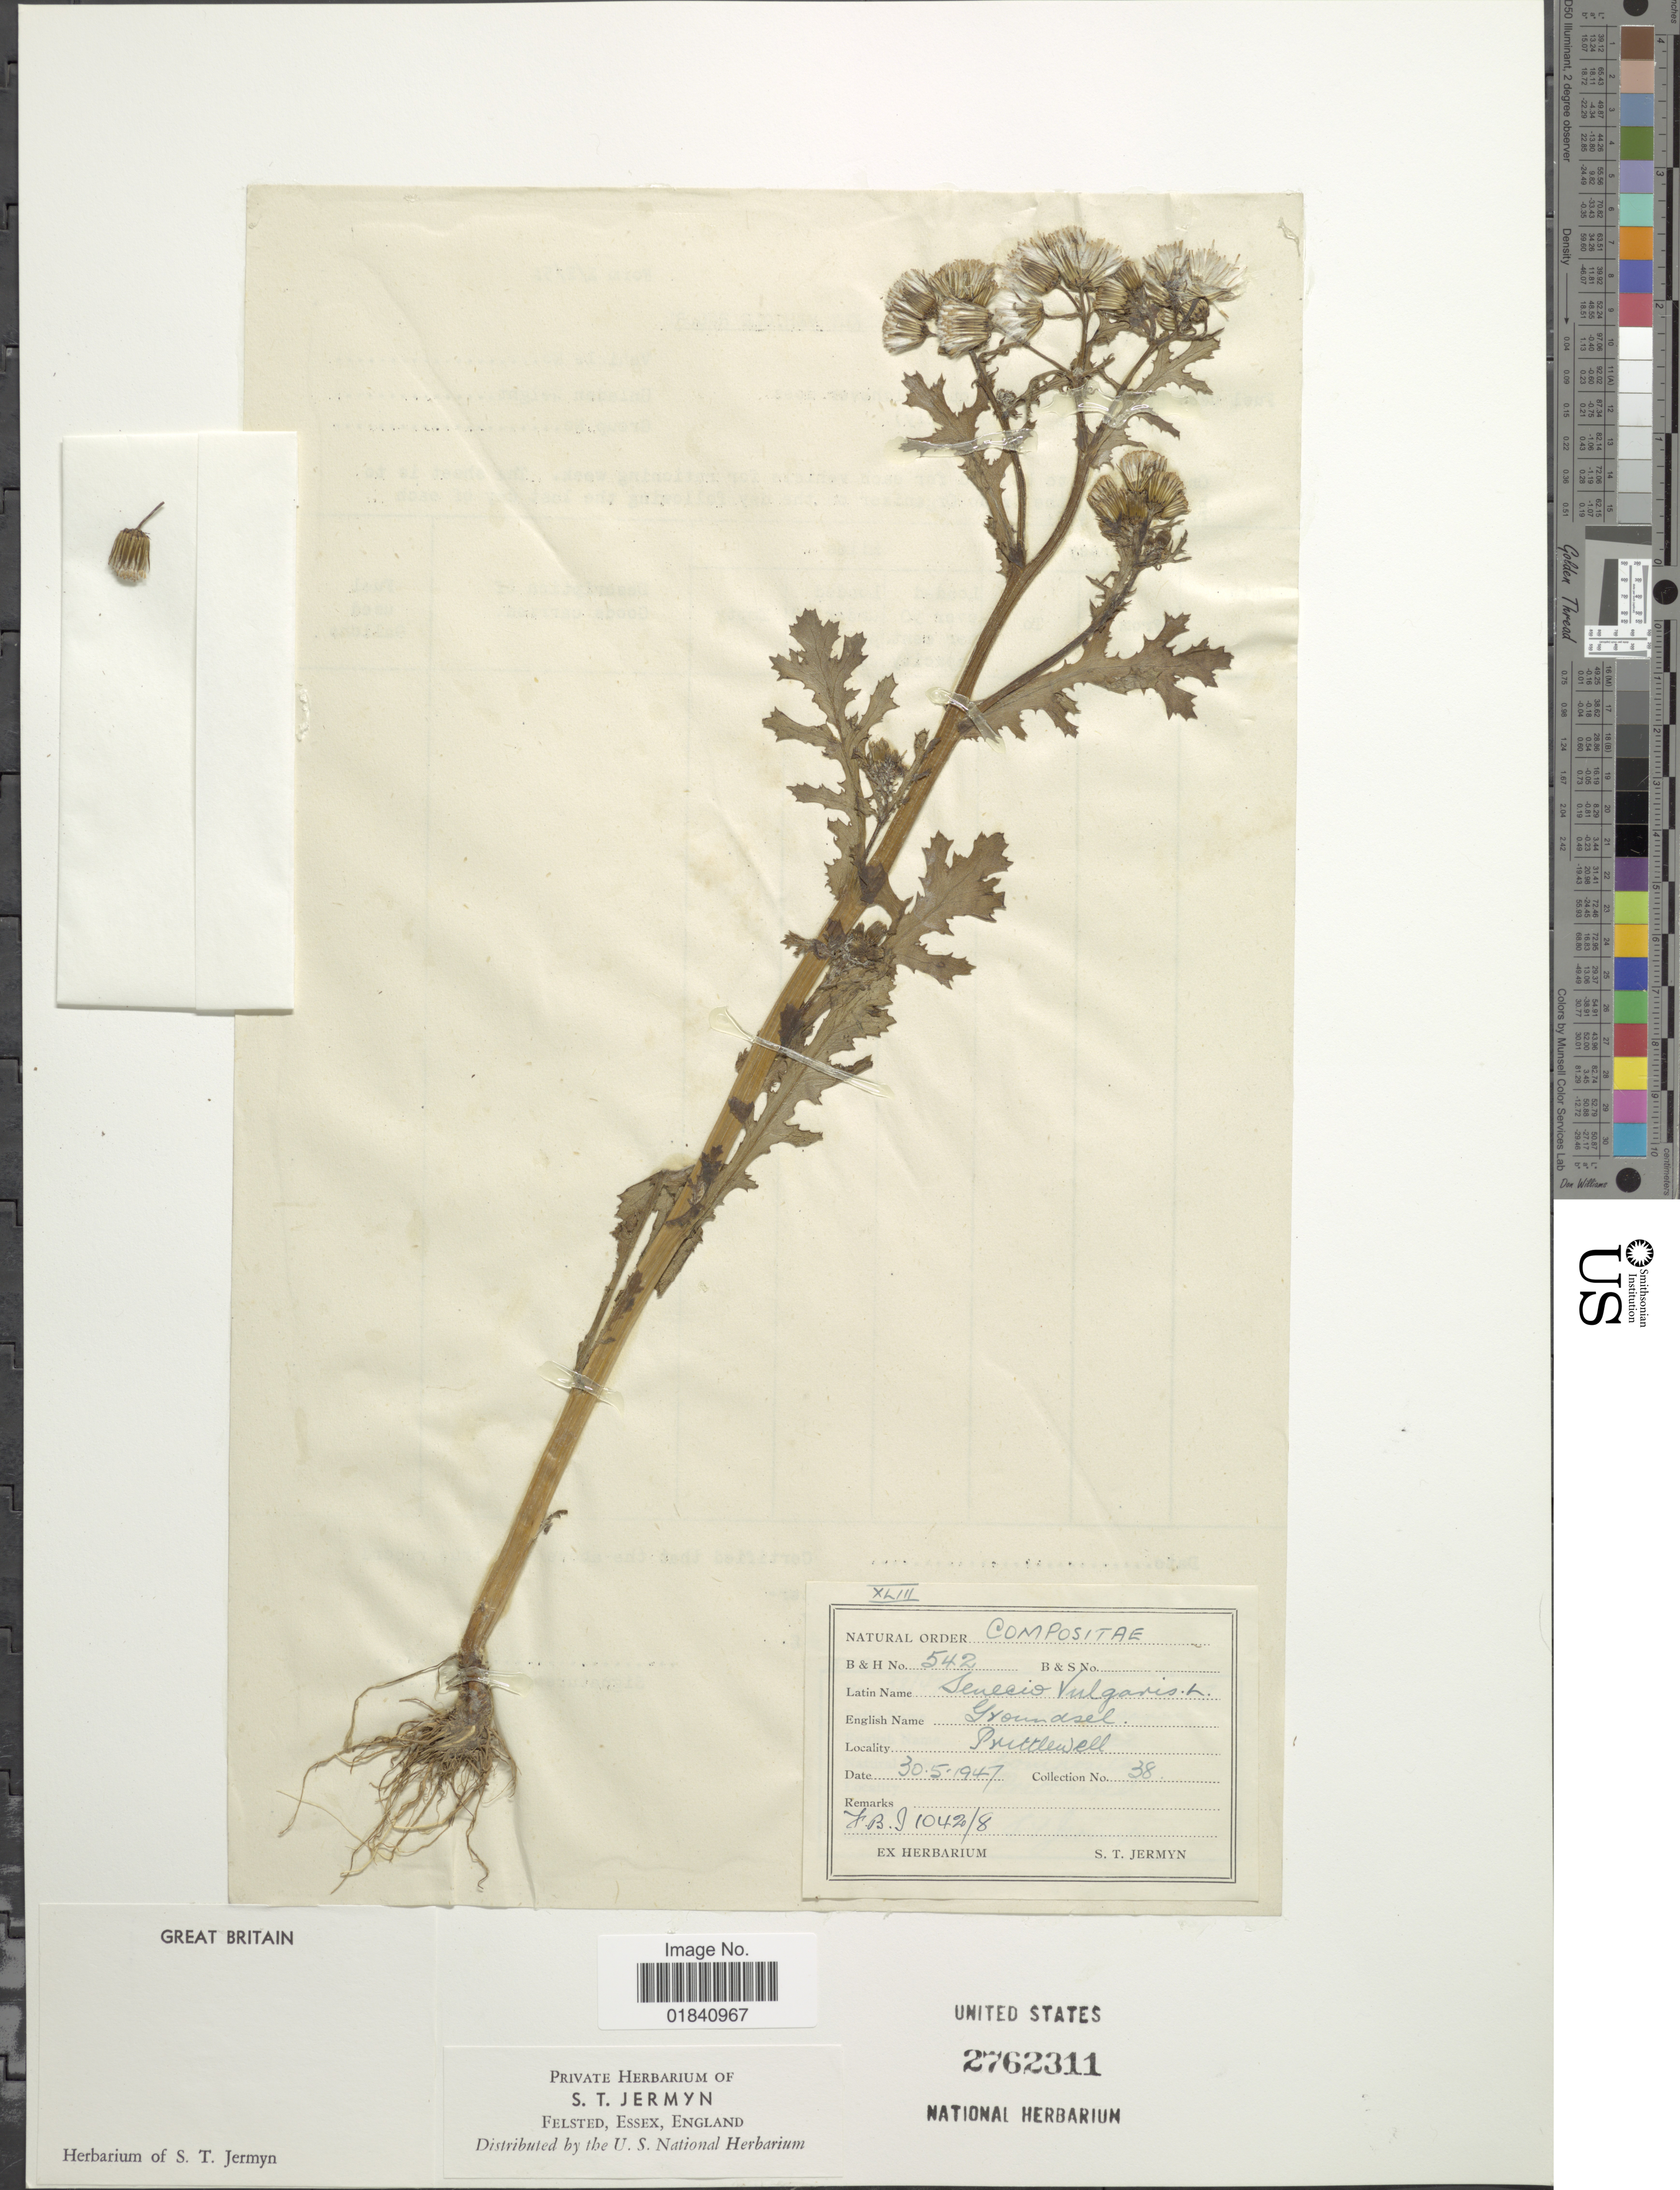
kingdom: Plantae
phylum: Tracheophyta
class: Magnoliopsida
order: Asterales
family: Asteraceae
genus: Senecio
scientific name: Senecio vulgaris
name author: L.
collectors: ex herb. S. T. Jermyn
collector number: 38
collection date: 1947-05-30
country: United Kingdom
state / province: England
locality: Prittlewell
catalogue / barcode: US 2762311